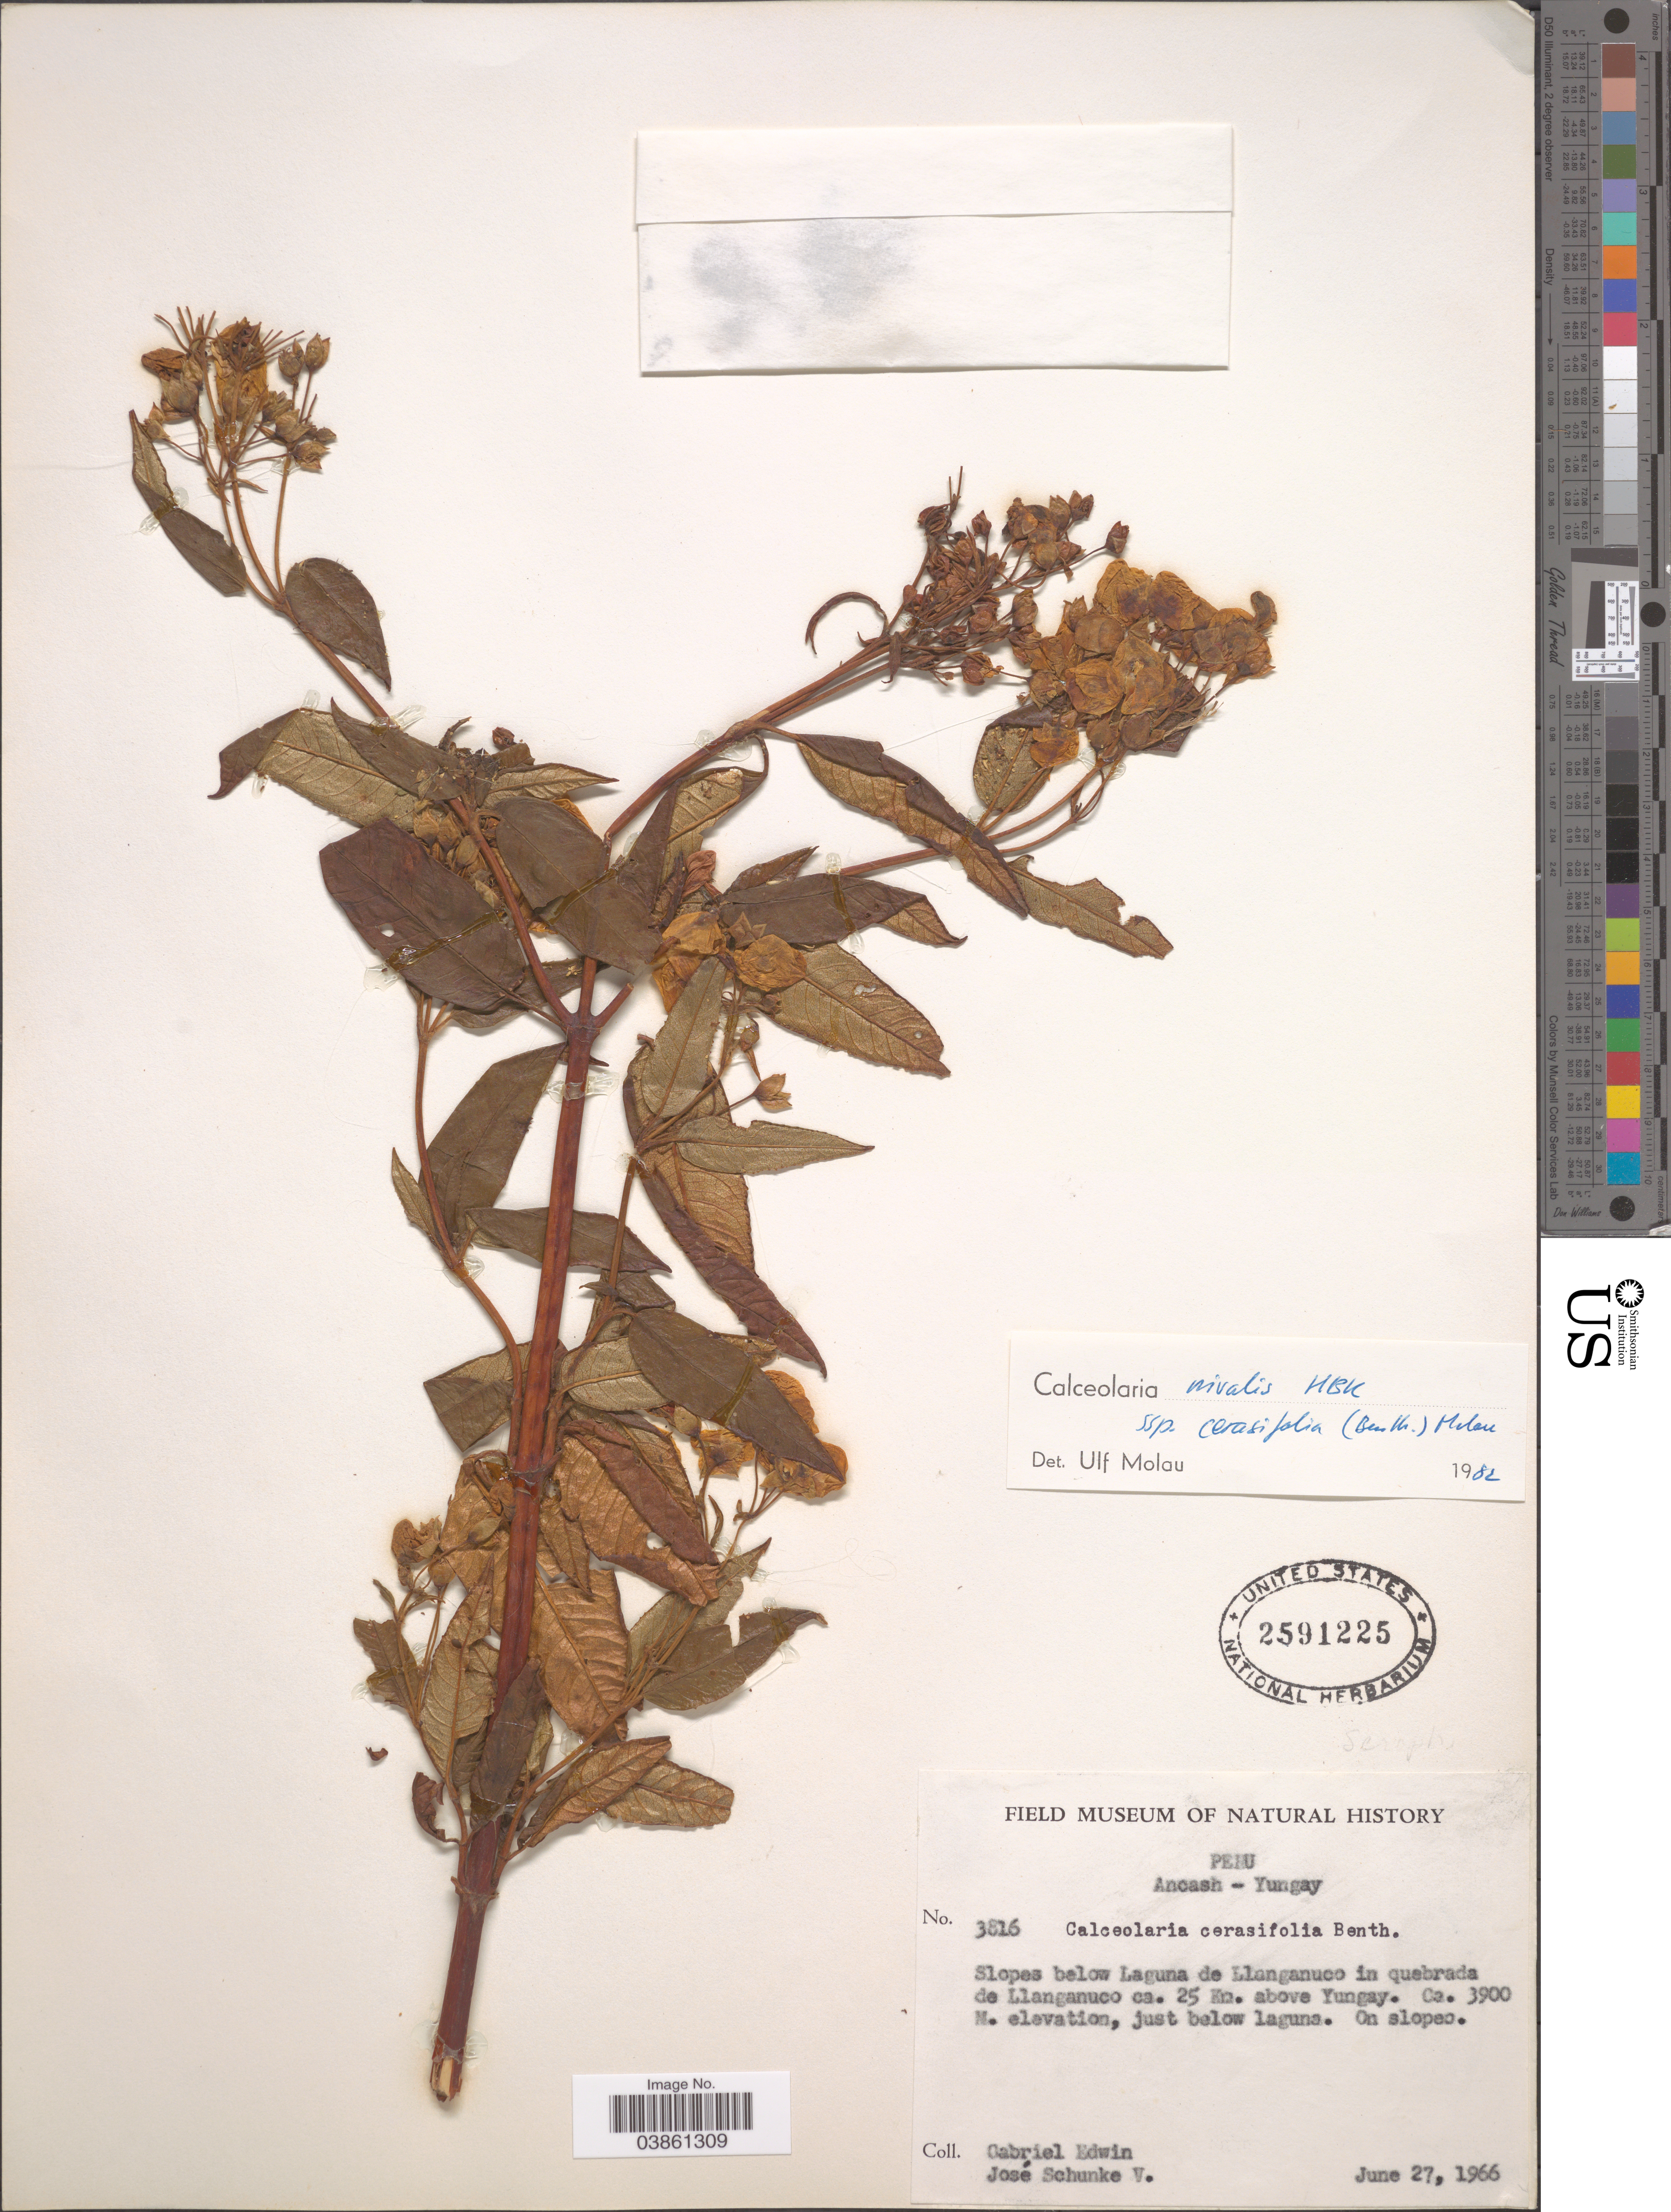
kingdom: Plantae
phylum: Tracheophyta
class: Magnoliopsida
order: Lamiales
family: Calceolariaceae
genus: Calceolaria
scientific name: Calceolaria nivalis subsp. cerasifolia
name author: (Benth.) Molau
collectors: G. Edwin & J. Schunke Vigo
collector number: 3816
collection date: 1966-06-27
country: Peru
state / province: Ancash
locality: Yungay. Slopes below Laguna de Llanganuco in quebrada de Llanganuco ca. 25 Km. above Yungay just below laguna.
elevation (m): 3900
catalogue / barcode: US 2591225